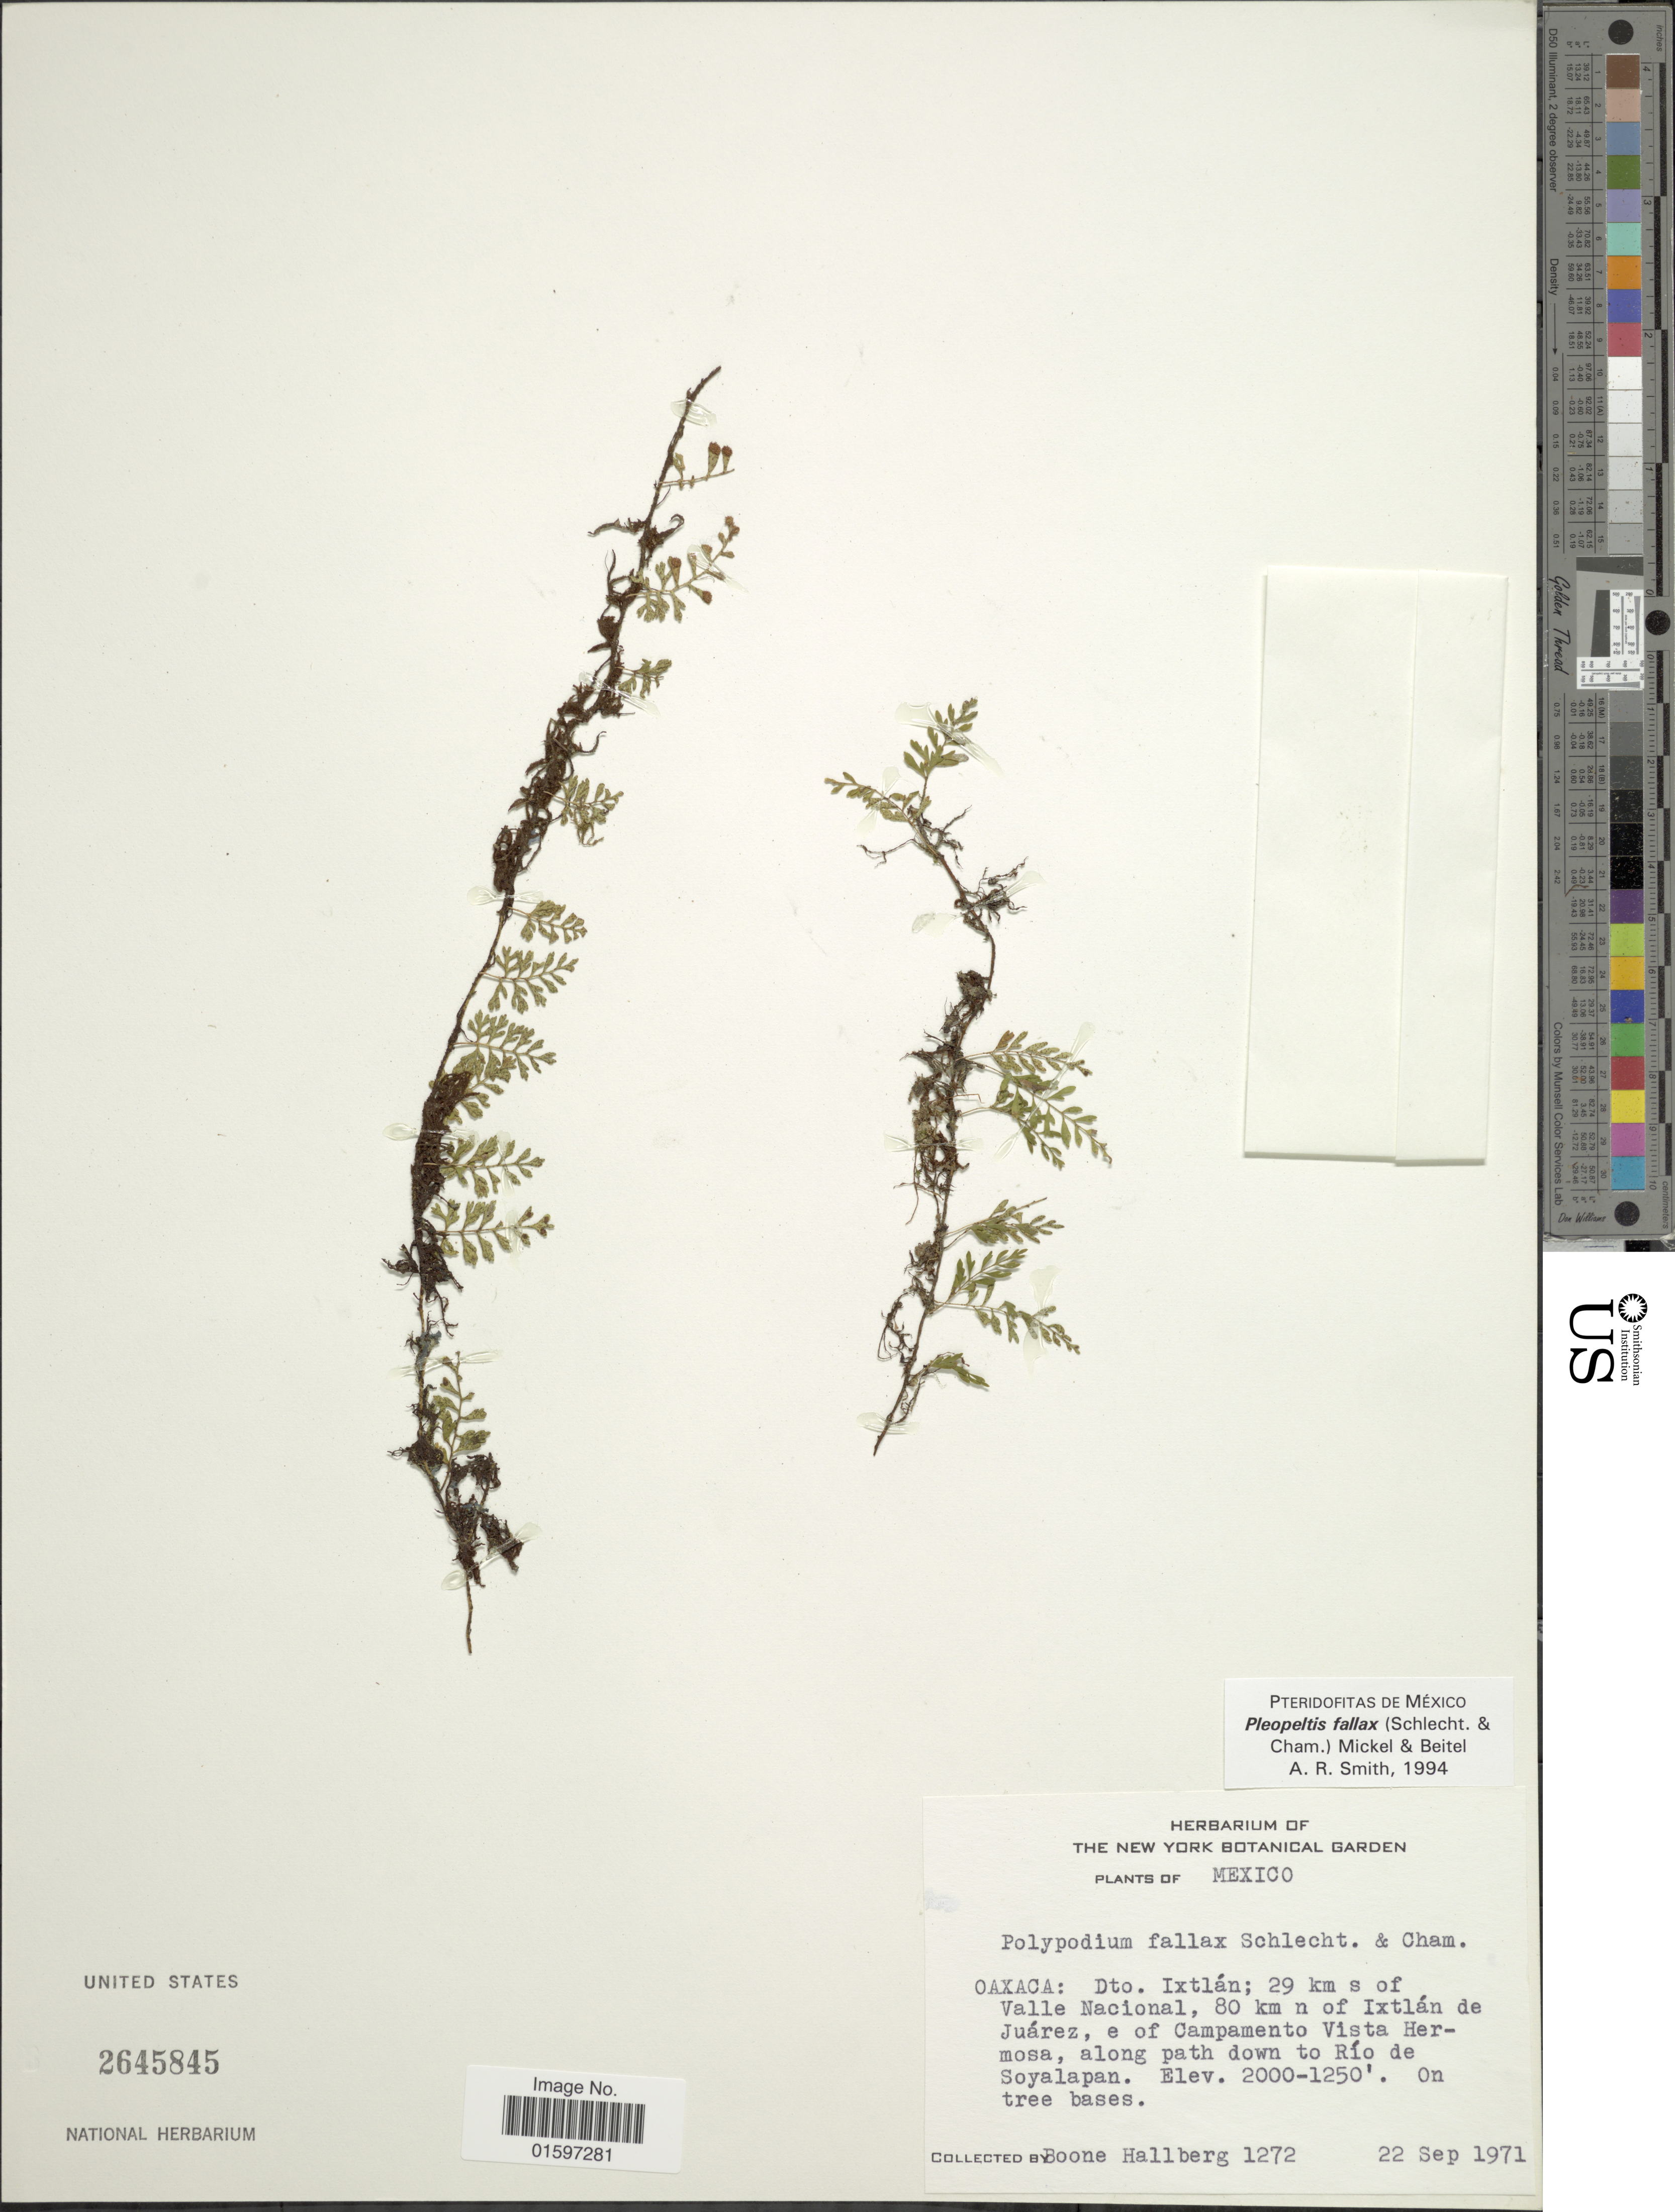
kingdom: Plantae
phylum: Tracheophyta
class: Polypodiopsida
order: Polypodiales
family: Polypodiaceae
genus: Pleopeltis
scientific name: Pleopeltis fallax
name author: (Schltdl. & Cham.) Mickel & Beitel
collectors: B. Hallberg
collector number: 1272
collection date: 1971-09-22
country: Mexico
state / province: Oaxaca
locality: Mexico, Dto. Ixtlán; 29 km s of Valle Nacional, 80 km n of Ixtlán de Juárex, e of Campamento Vista Hermosa, along path down to Río de Soyalapan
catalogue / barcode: US 2645845